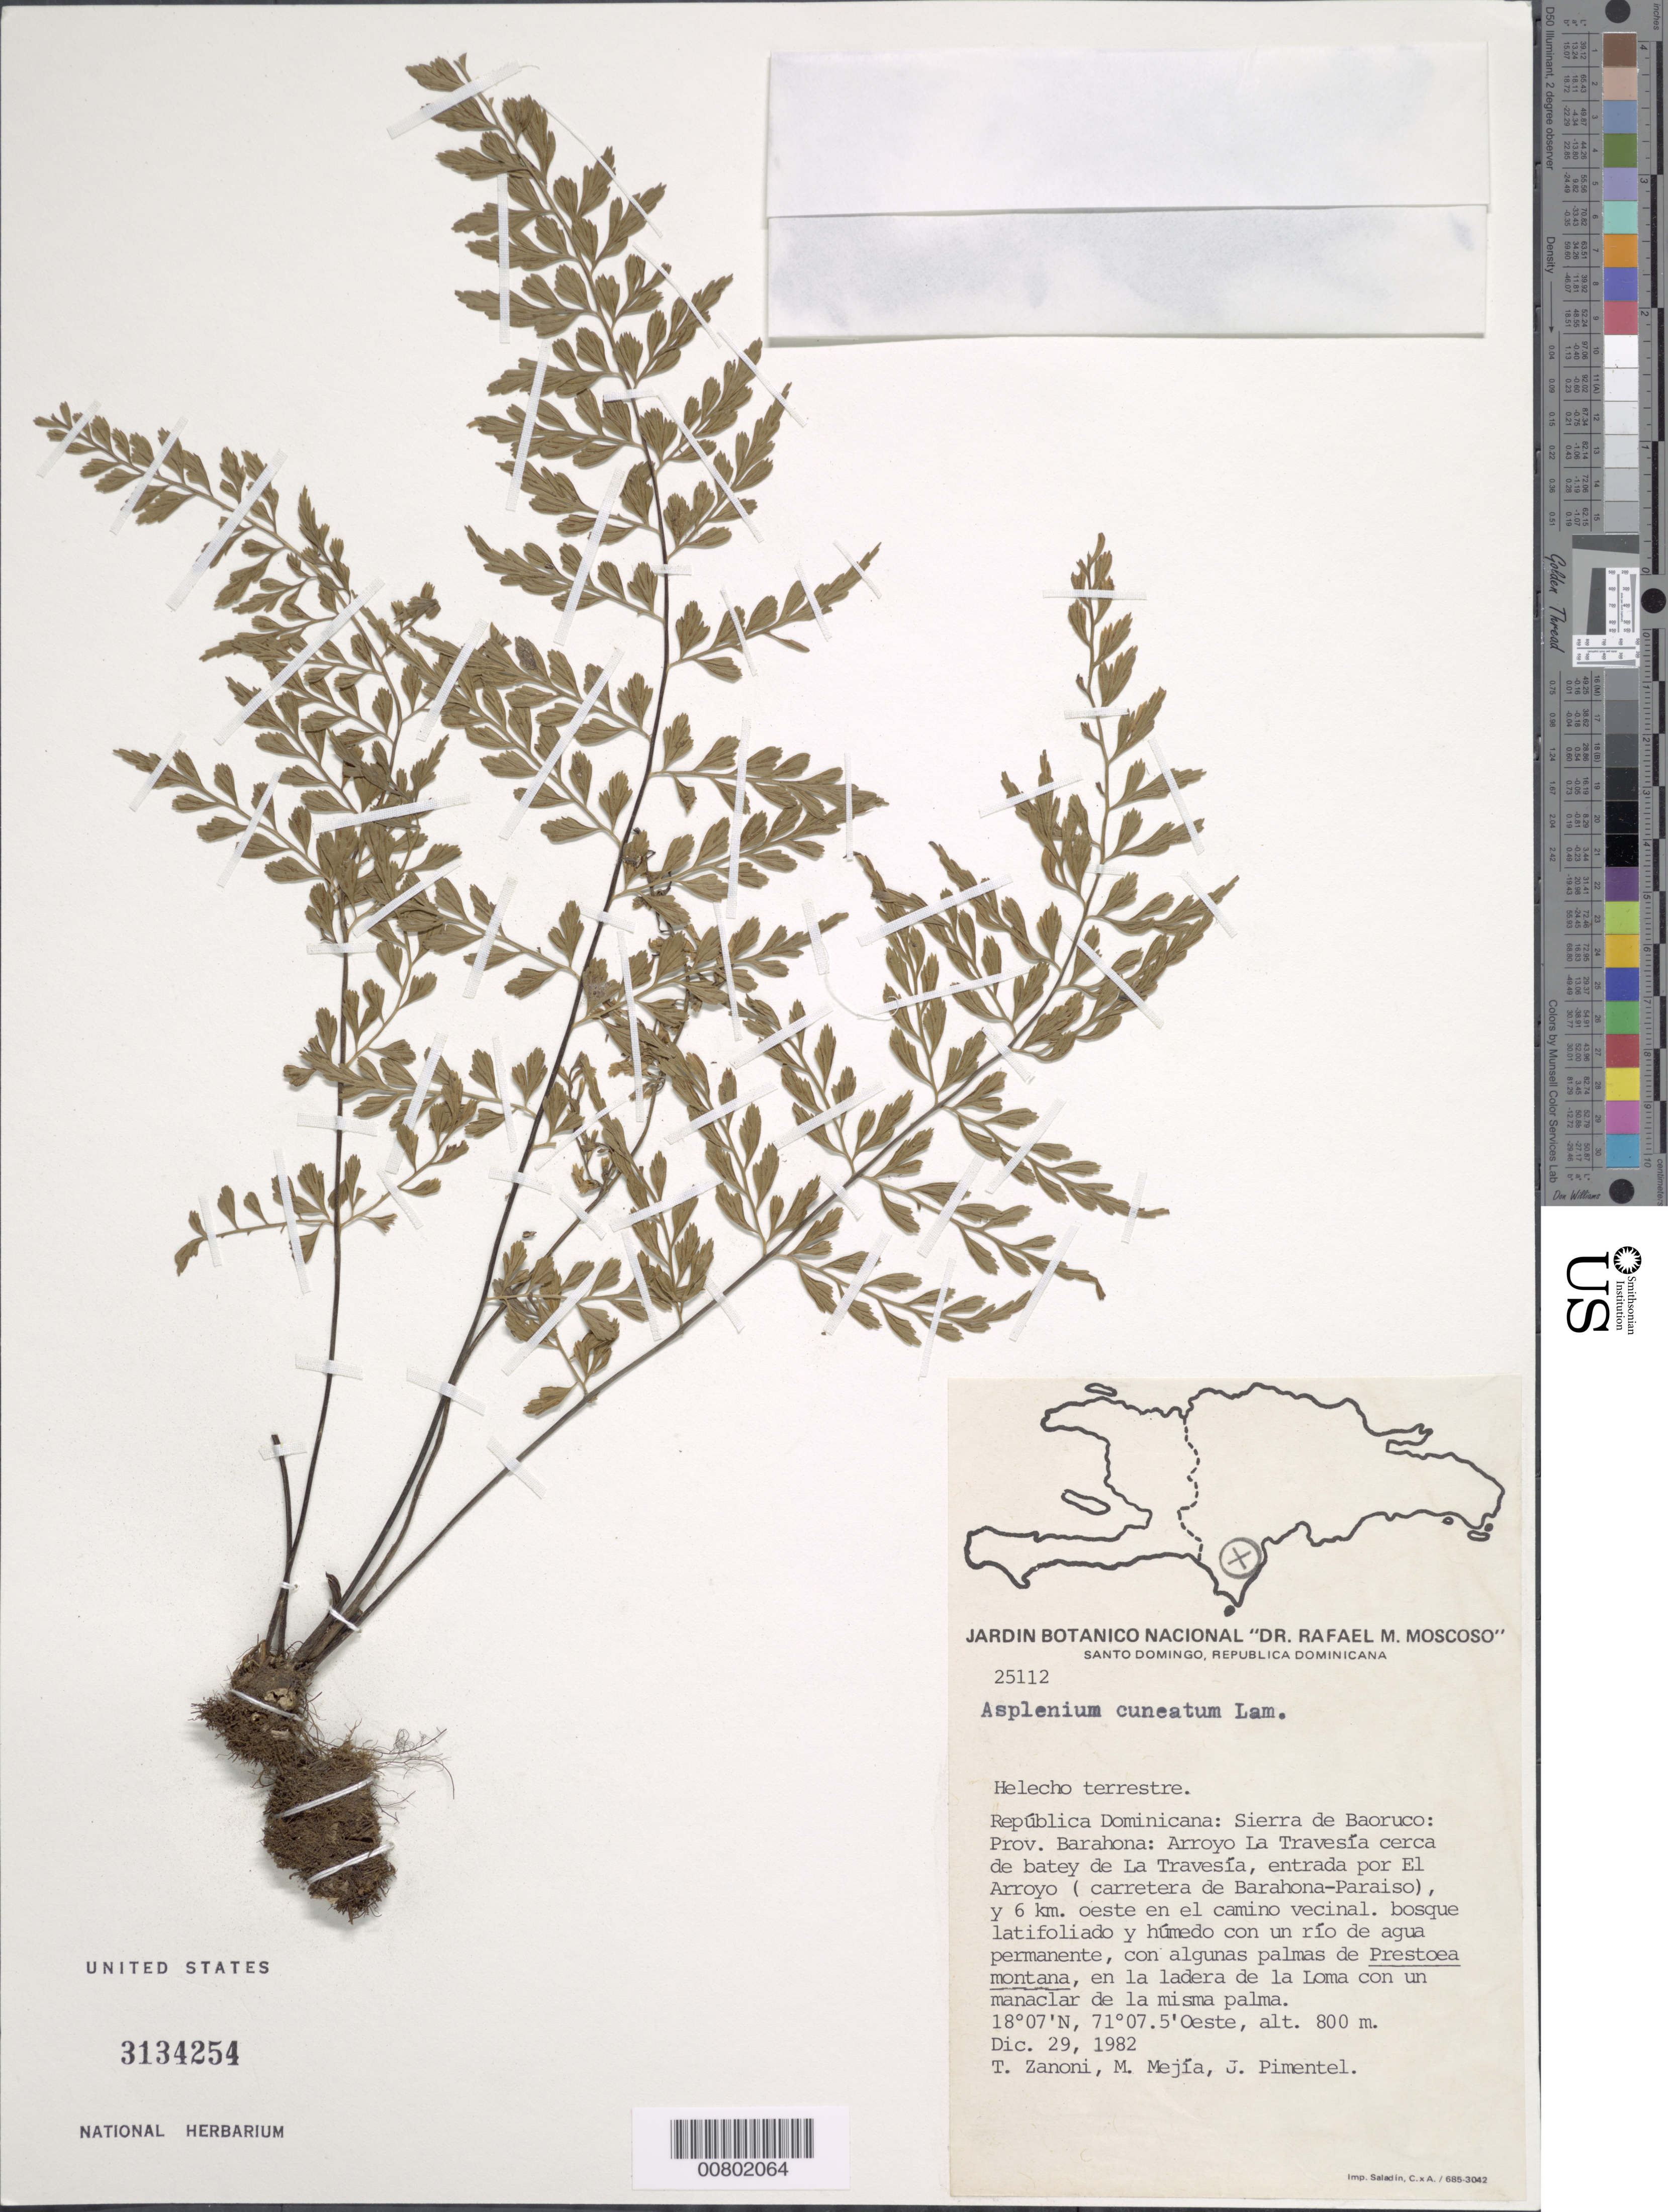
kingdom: Plantae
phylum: Tracheophyta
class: Polypodiopsida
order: Polypodiales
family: Aspleniaceae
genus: Asplenium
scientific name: Asplenium cuneatum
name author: Lam.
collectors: T. A. Zanoni, M. Mejia & J. Pimentel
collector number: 25112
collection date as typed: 29 Dec 1982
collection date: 1982-12-29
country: Dominican Republic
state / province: Barahona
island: Hispaniola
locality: Sierra de Baoruco, Arroyo La Travesía, entrada por El Arroyo (carretera de Barahona-Paraiso), 6 km oeste en el camino vecinal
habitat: Bosque latifoliado y húmedo con un río de agua permanente, con Prestoea montana, en ladera de la loma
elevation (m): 800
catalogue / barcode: US 3134254